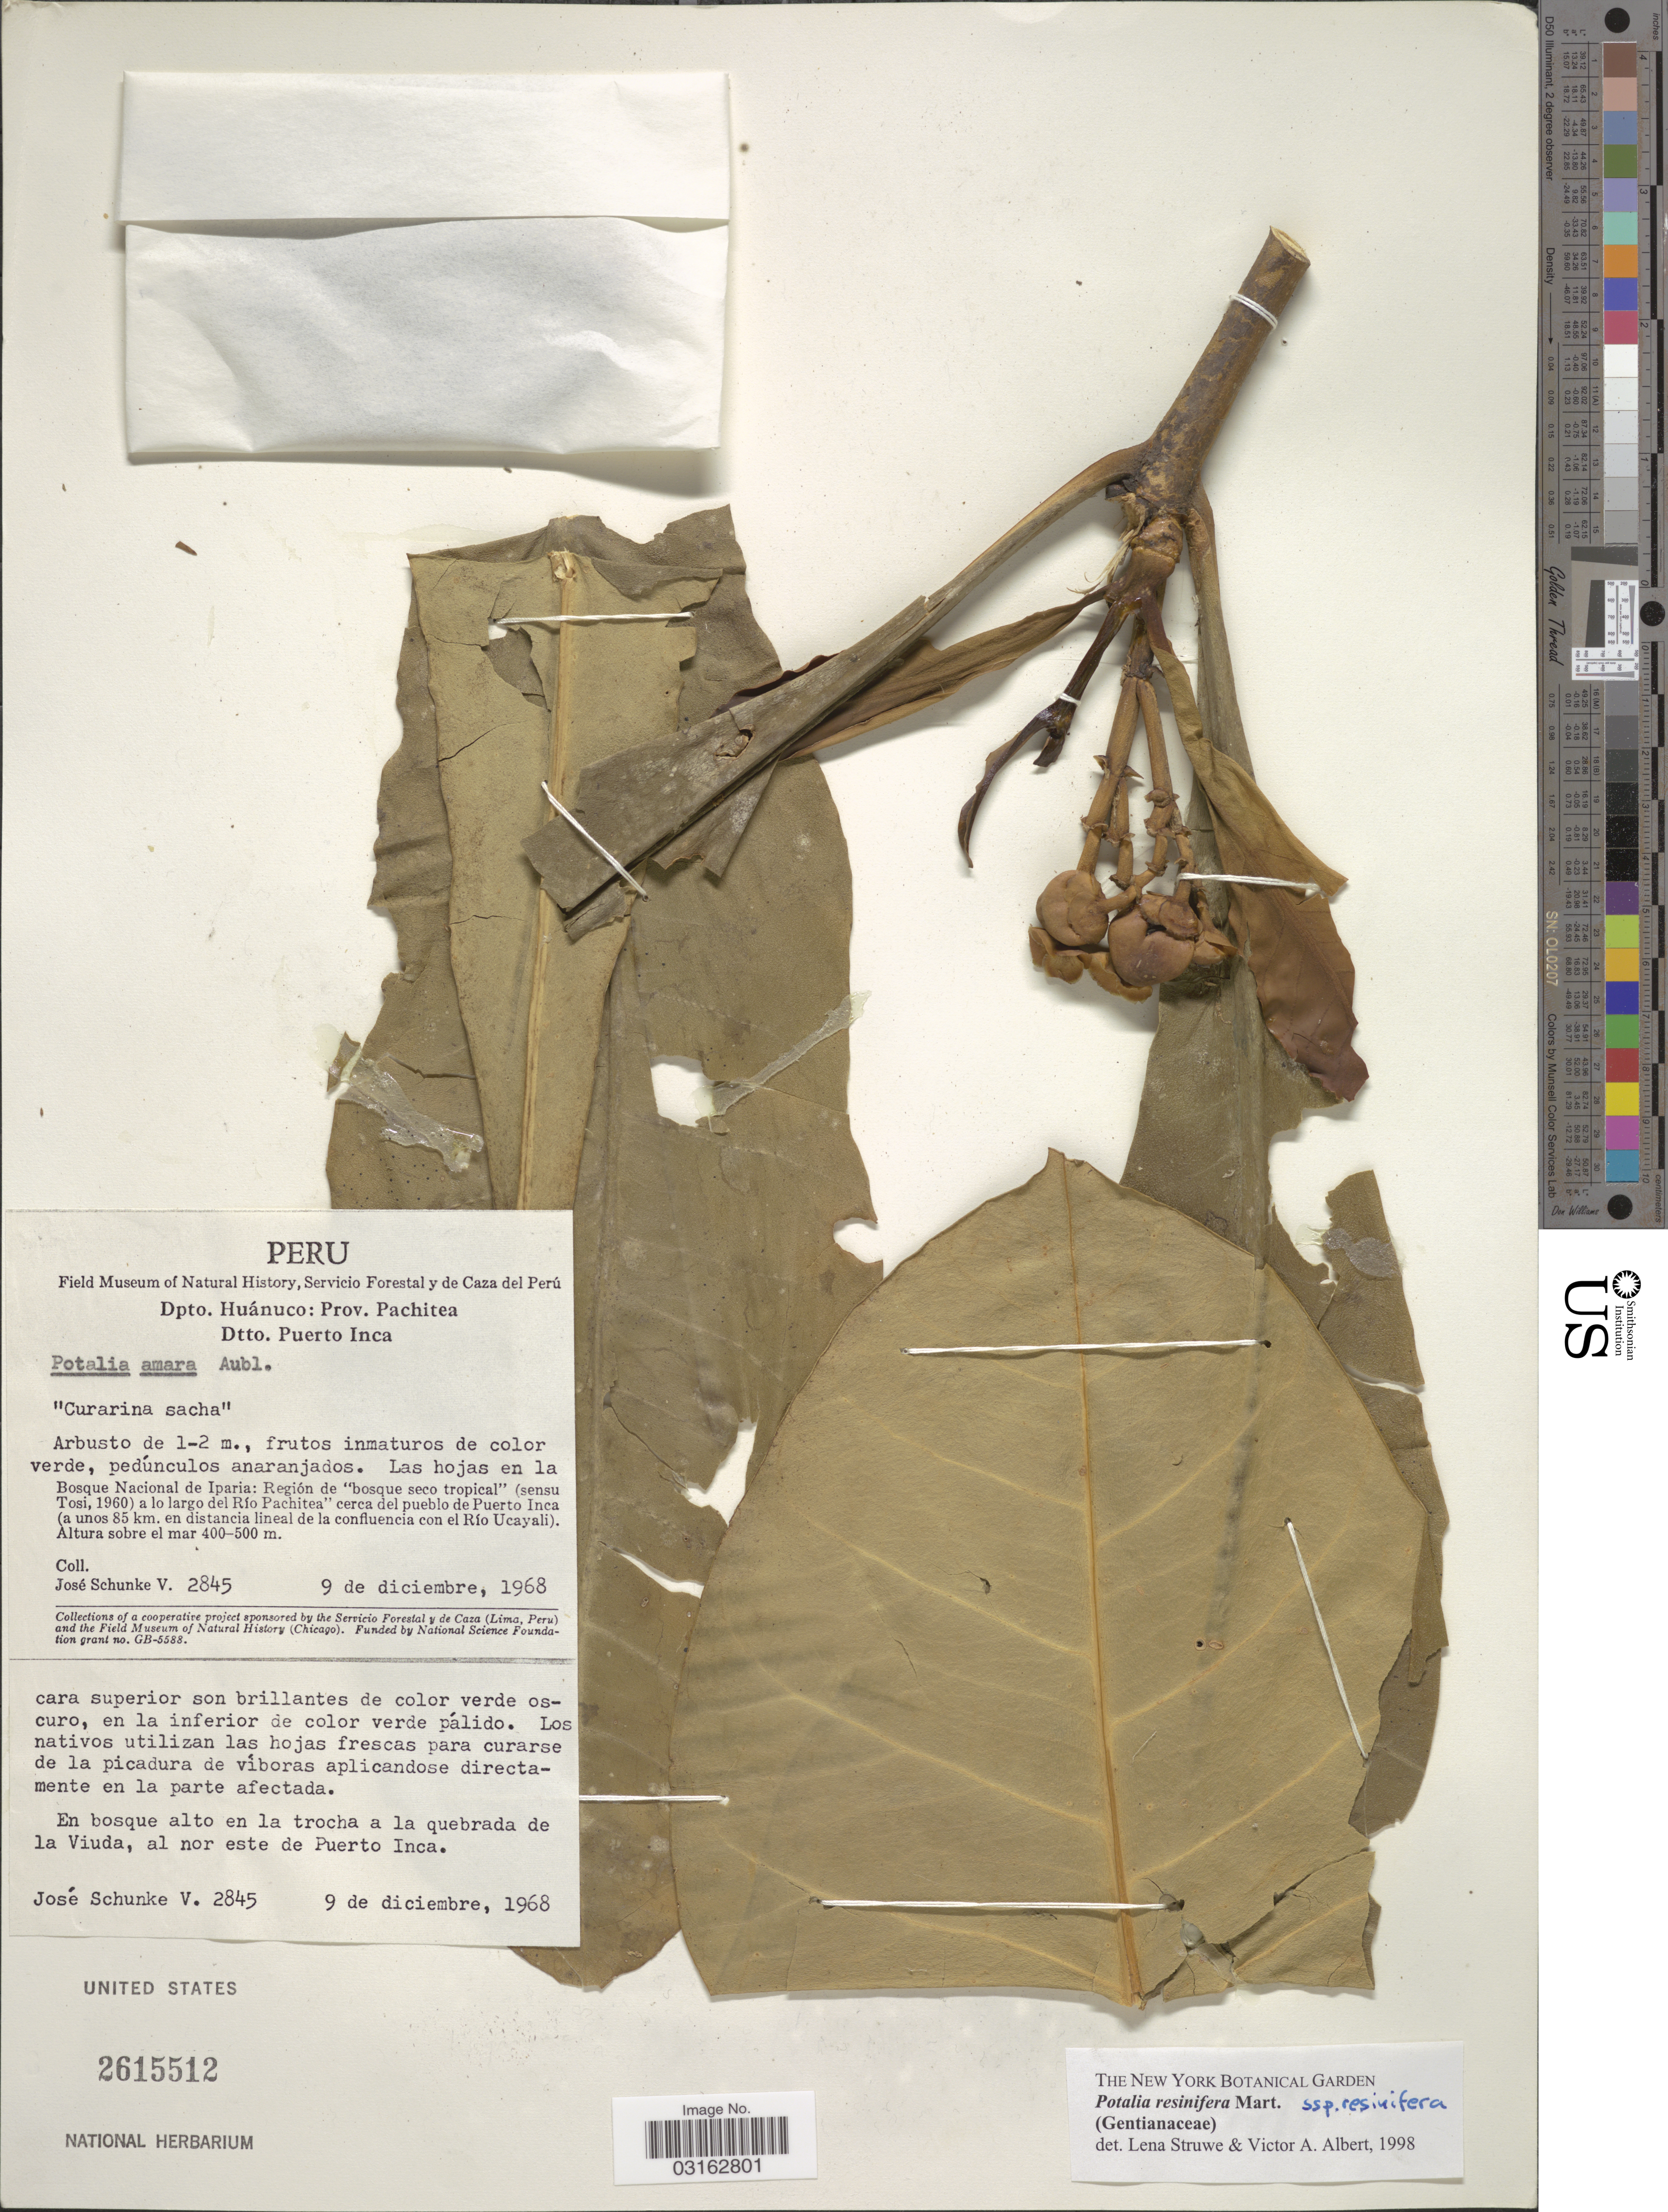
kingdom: Plantae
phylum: Tracheophyta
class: Magnoliopsida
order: Gentianales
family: Gentianaceae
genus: Potalia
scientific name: Potalia resinifera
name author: Mart.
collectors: J. Schunke Vigo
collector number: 2845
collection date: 1968-12-09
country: Peru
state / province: Huánuco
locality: Dpto. Huánuco: Prov. Pachitea, Dtto. Puerto Inca, Bosque Nacional de Iparía: Región de "bosque seco tropical" (sensu Tosi, 1960) a lo largo del Río Pachitea Pachitea cerca del pueblo de Puerto Inca (a unos 85 km. en distancia lineal de la confluence con el Río Ucayali), En bosque alto en la trocha a la quebrada de la Viuda, al nor este de Puerto Inca.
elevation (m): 400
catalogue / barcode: US 2615512